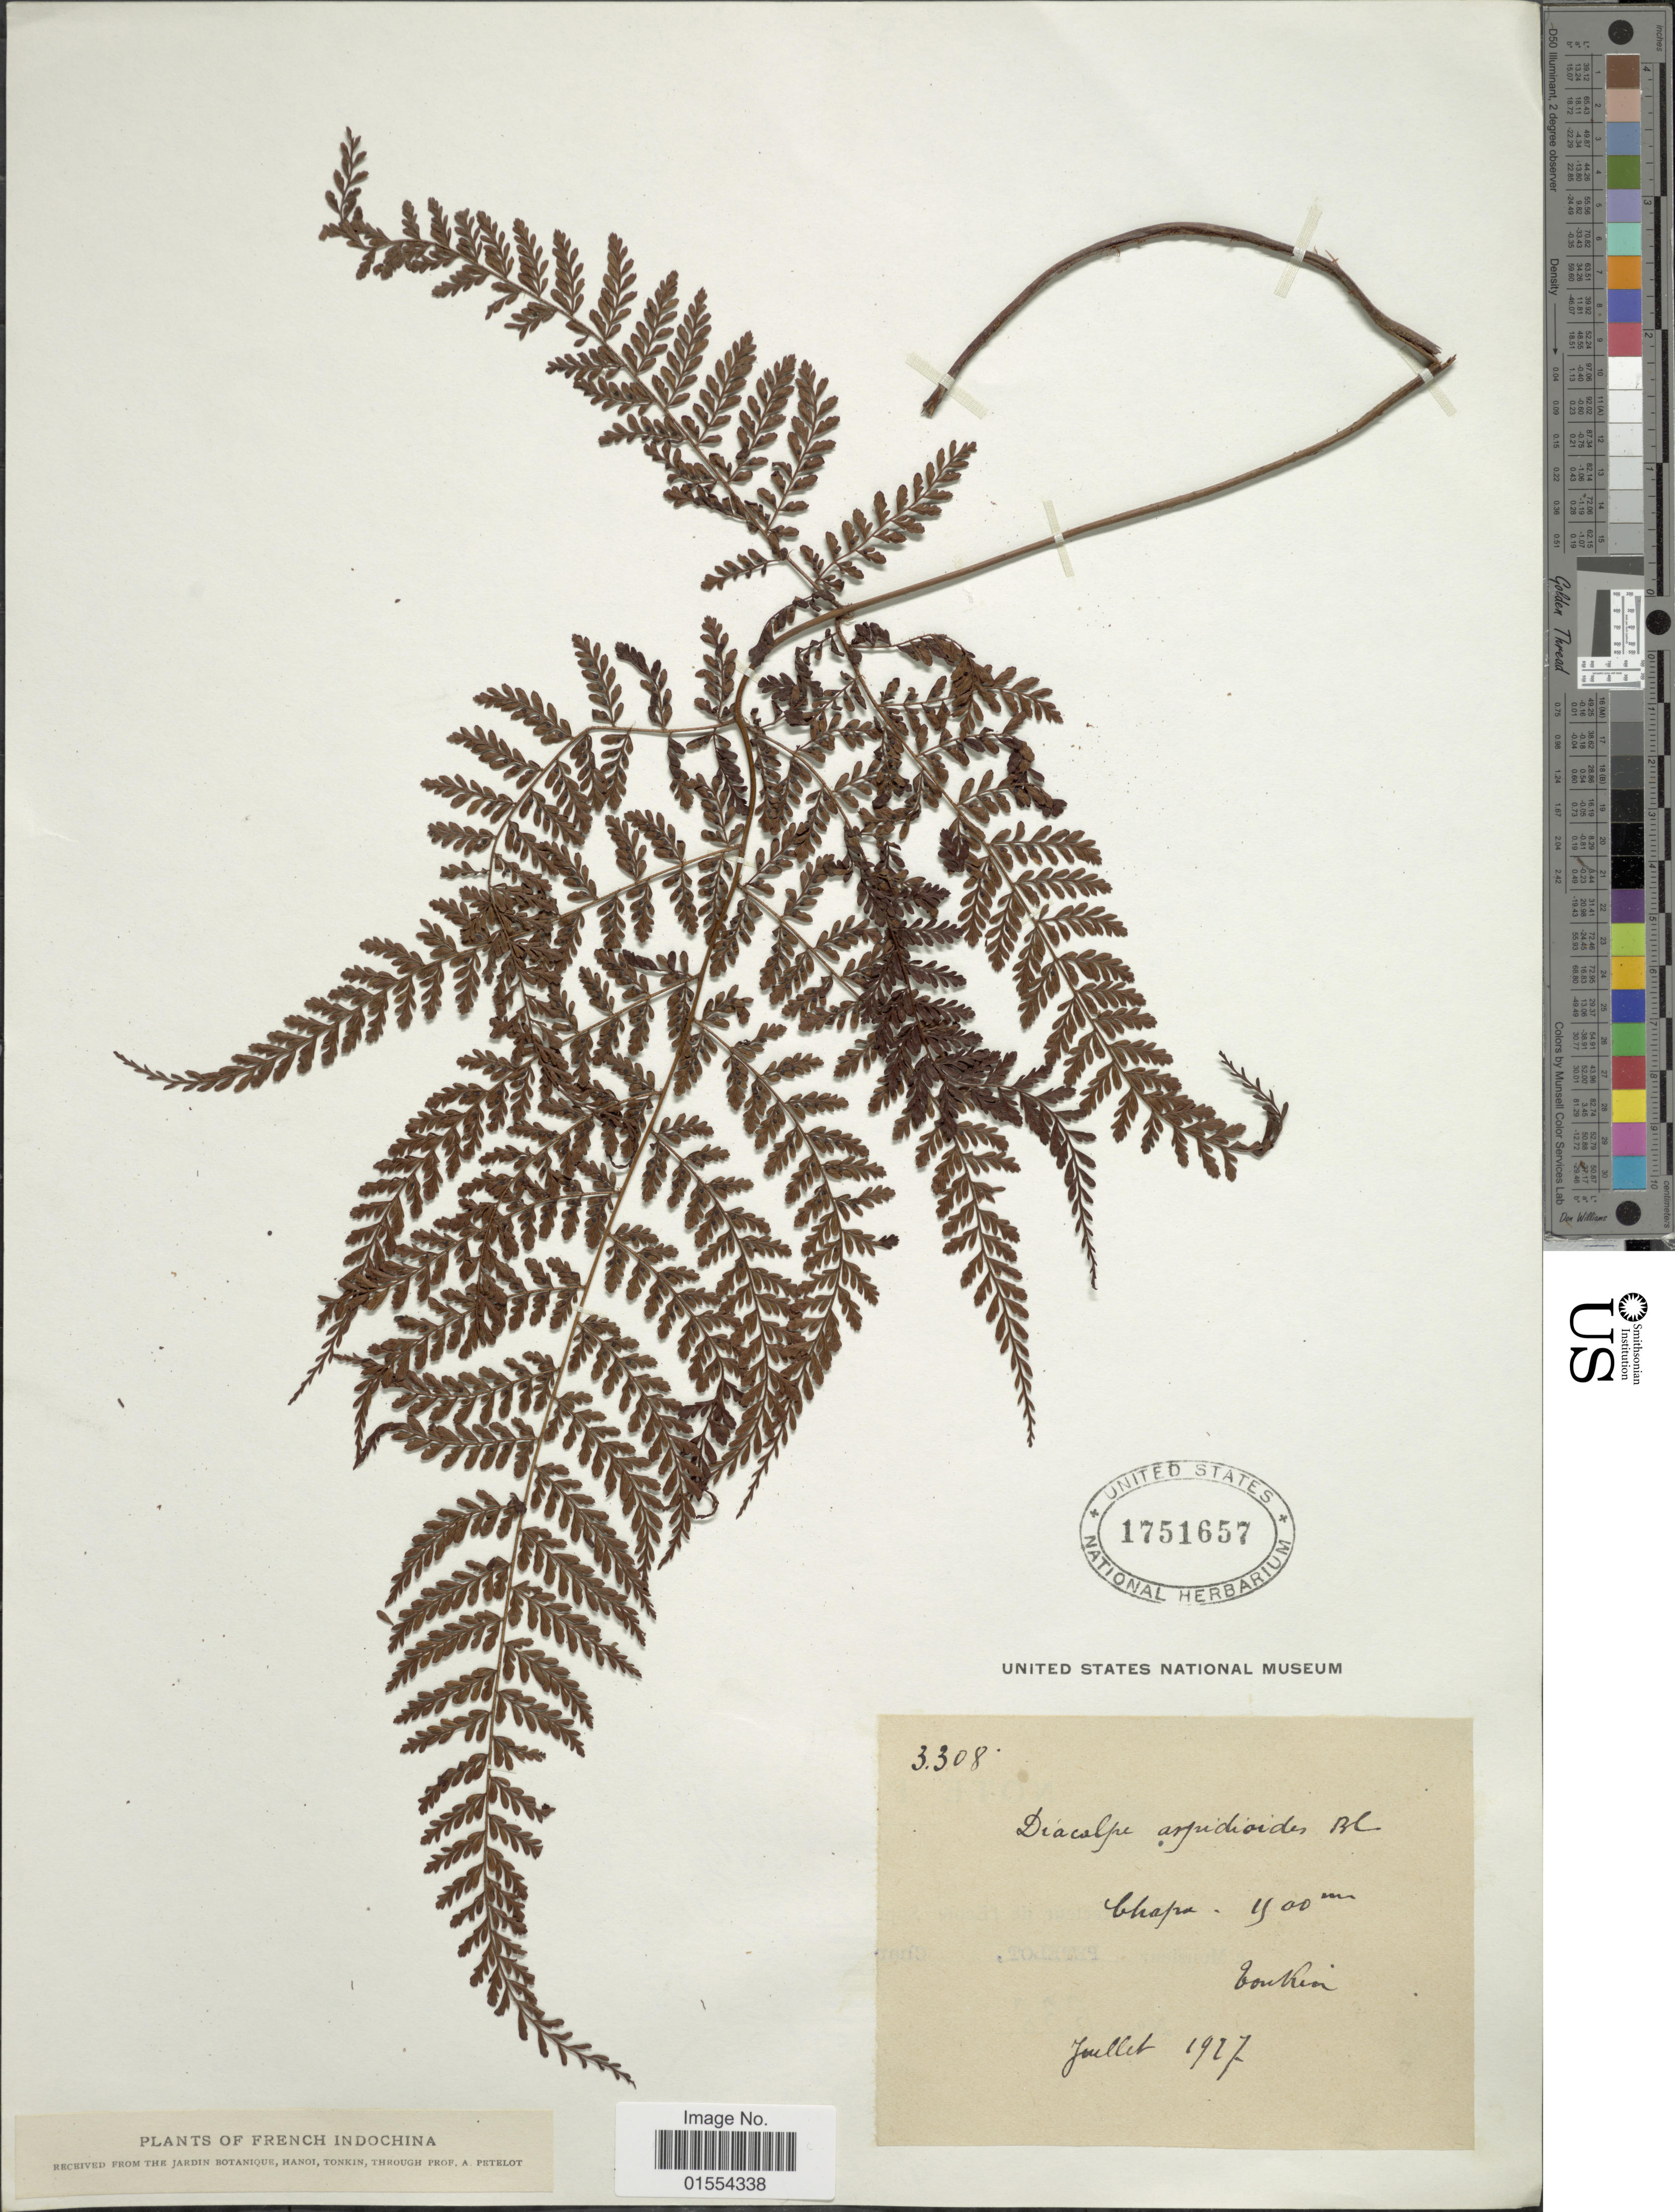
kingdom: Plantae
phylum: Tracheophyta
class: Polypodiopsida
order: Polypodiales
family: Dryopteridaceae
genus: Dryopteris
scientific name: Dryopteris pseudocaenopteris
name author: (Kunze) Li Bing Zhang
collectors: A. Petelot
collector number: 3308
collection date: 1927-07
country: Vietnam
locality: Tonkin. French Indochina, Chapa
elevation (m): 1500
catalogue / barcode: US 1751657